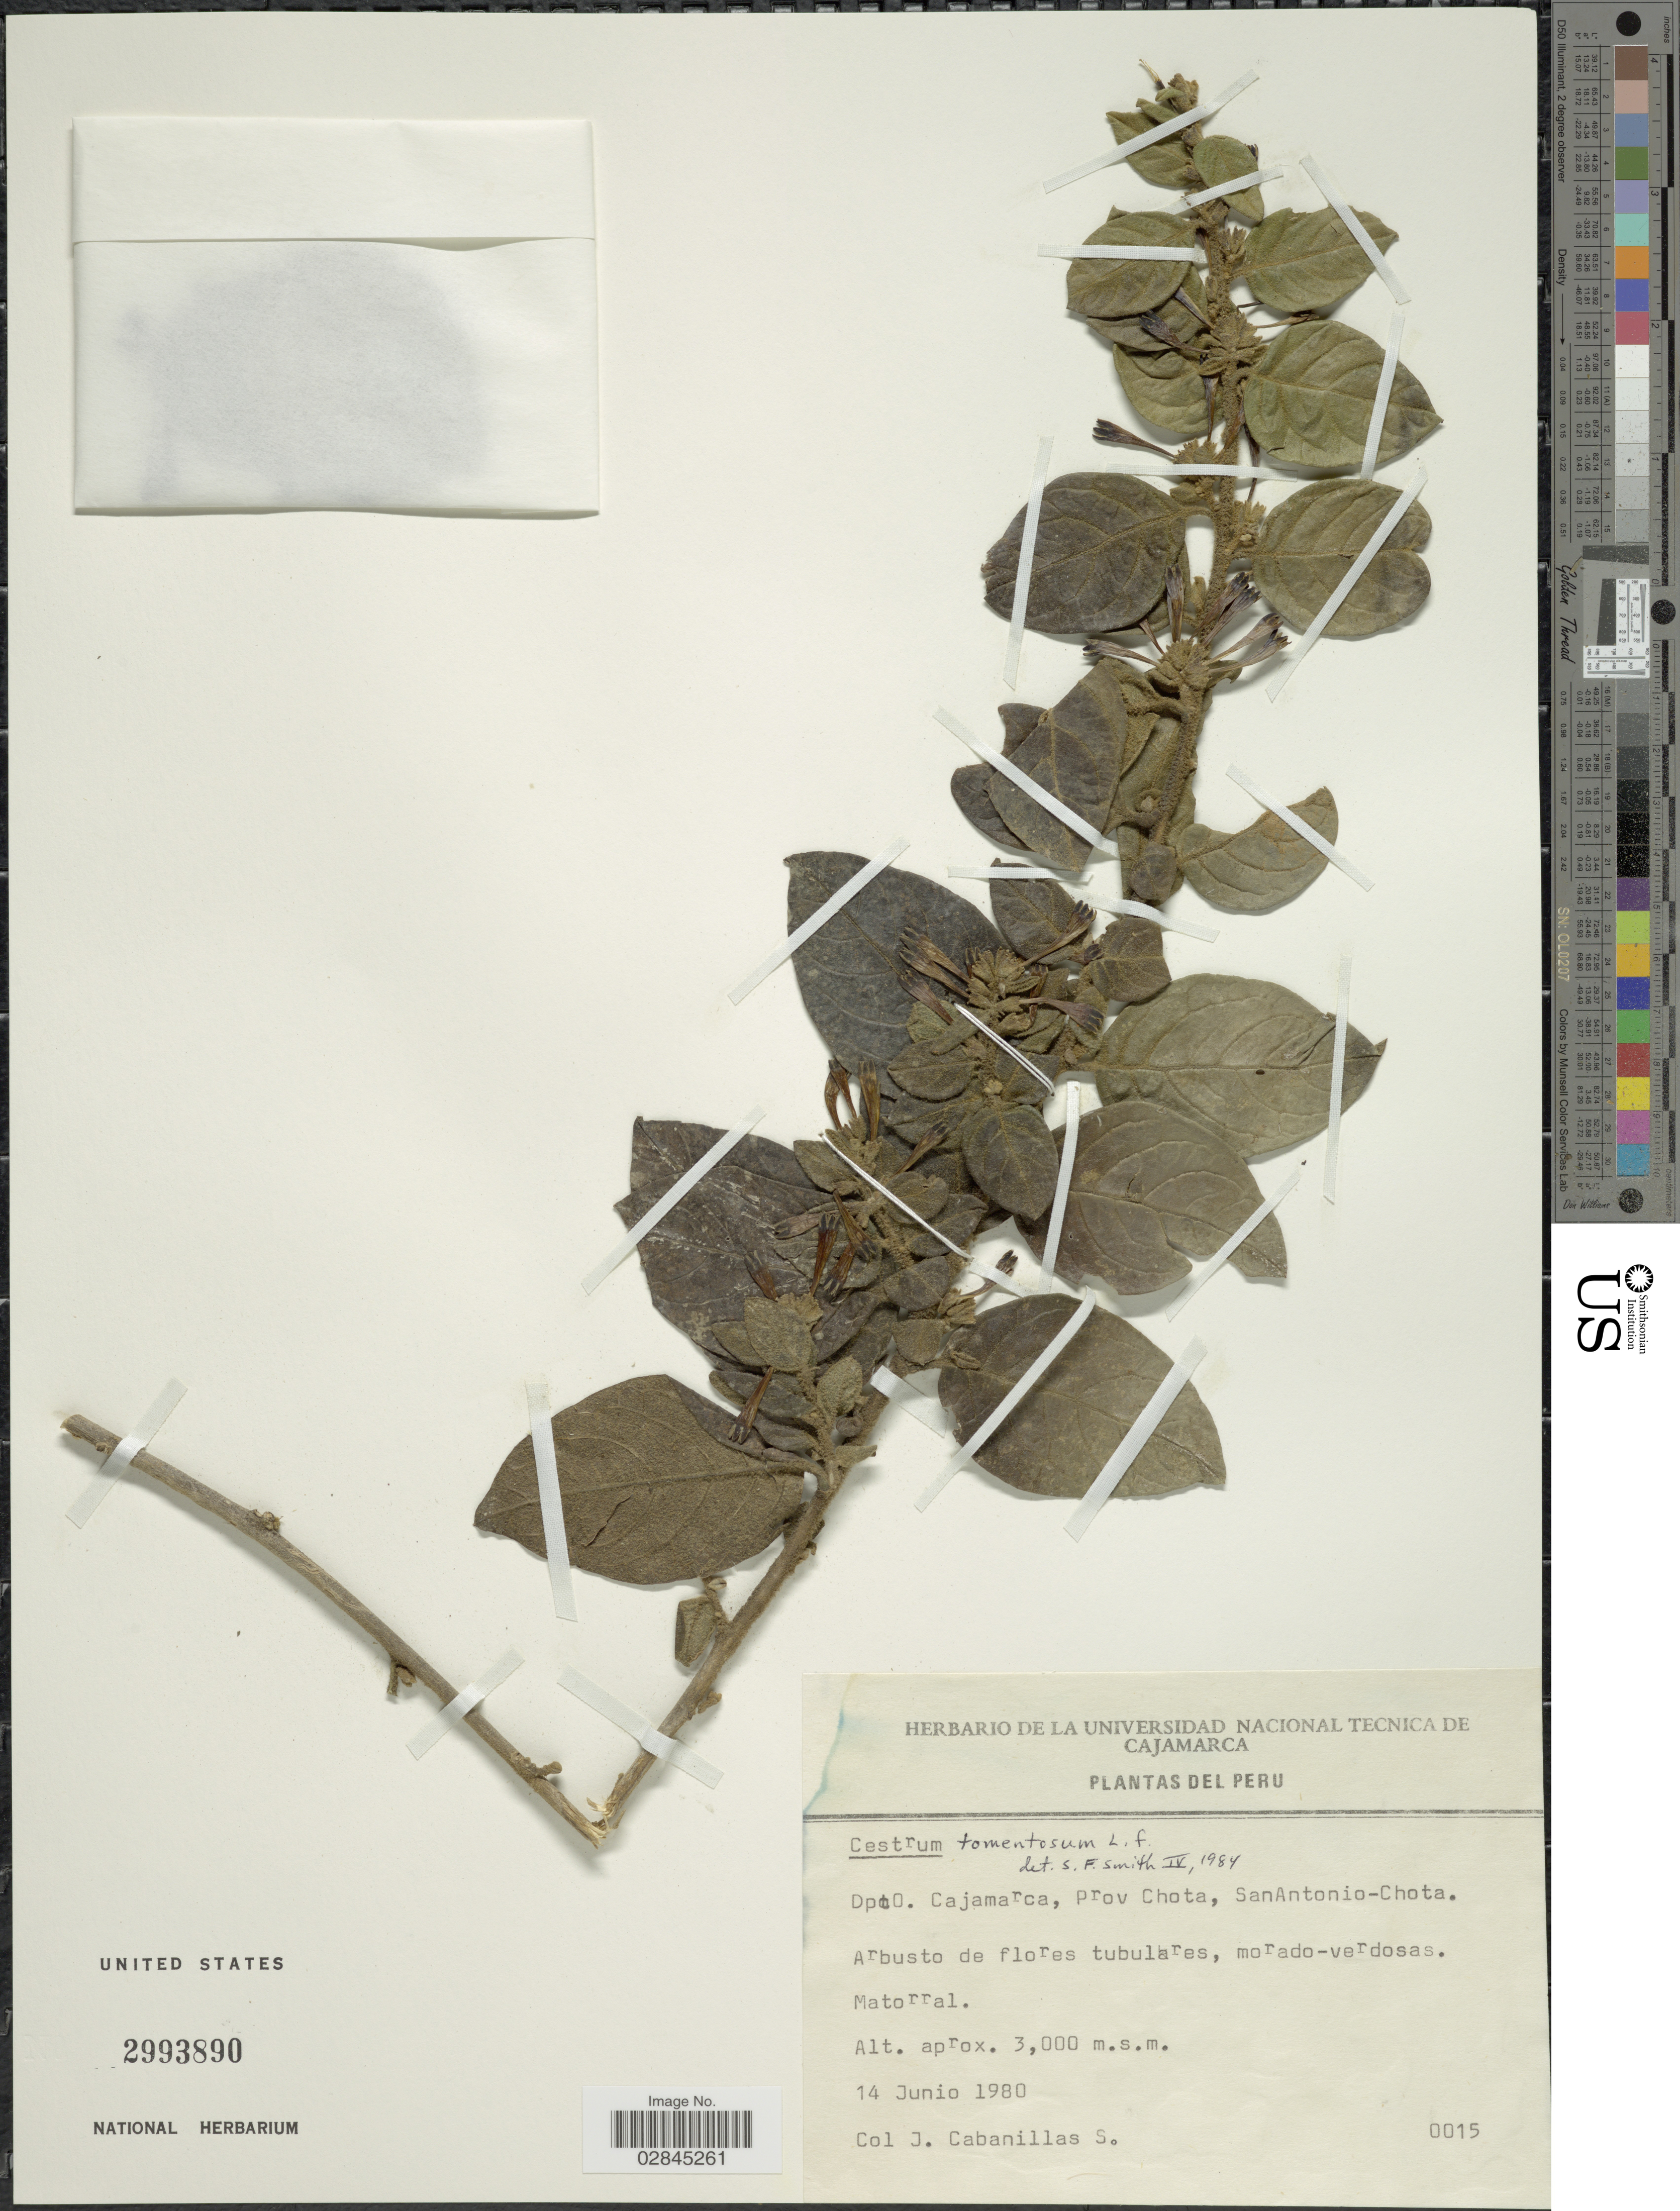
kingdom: Plantae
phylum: Tracheophyta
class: Magnoliopsida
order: Solanales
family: Solanaceae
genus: Cestrum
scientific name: Cestrum tomentosum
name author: L. f.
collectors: J. Cabanillas S.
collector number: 0015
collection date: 1980-06-14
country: Peru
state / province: Cajamarca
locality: Dpto. Cajamarca, prov. Chota, SanAntonio-Chota.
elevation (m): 3000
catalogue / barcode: US 2993890